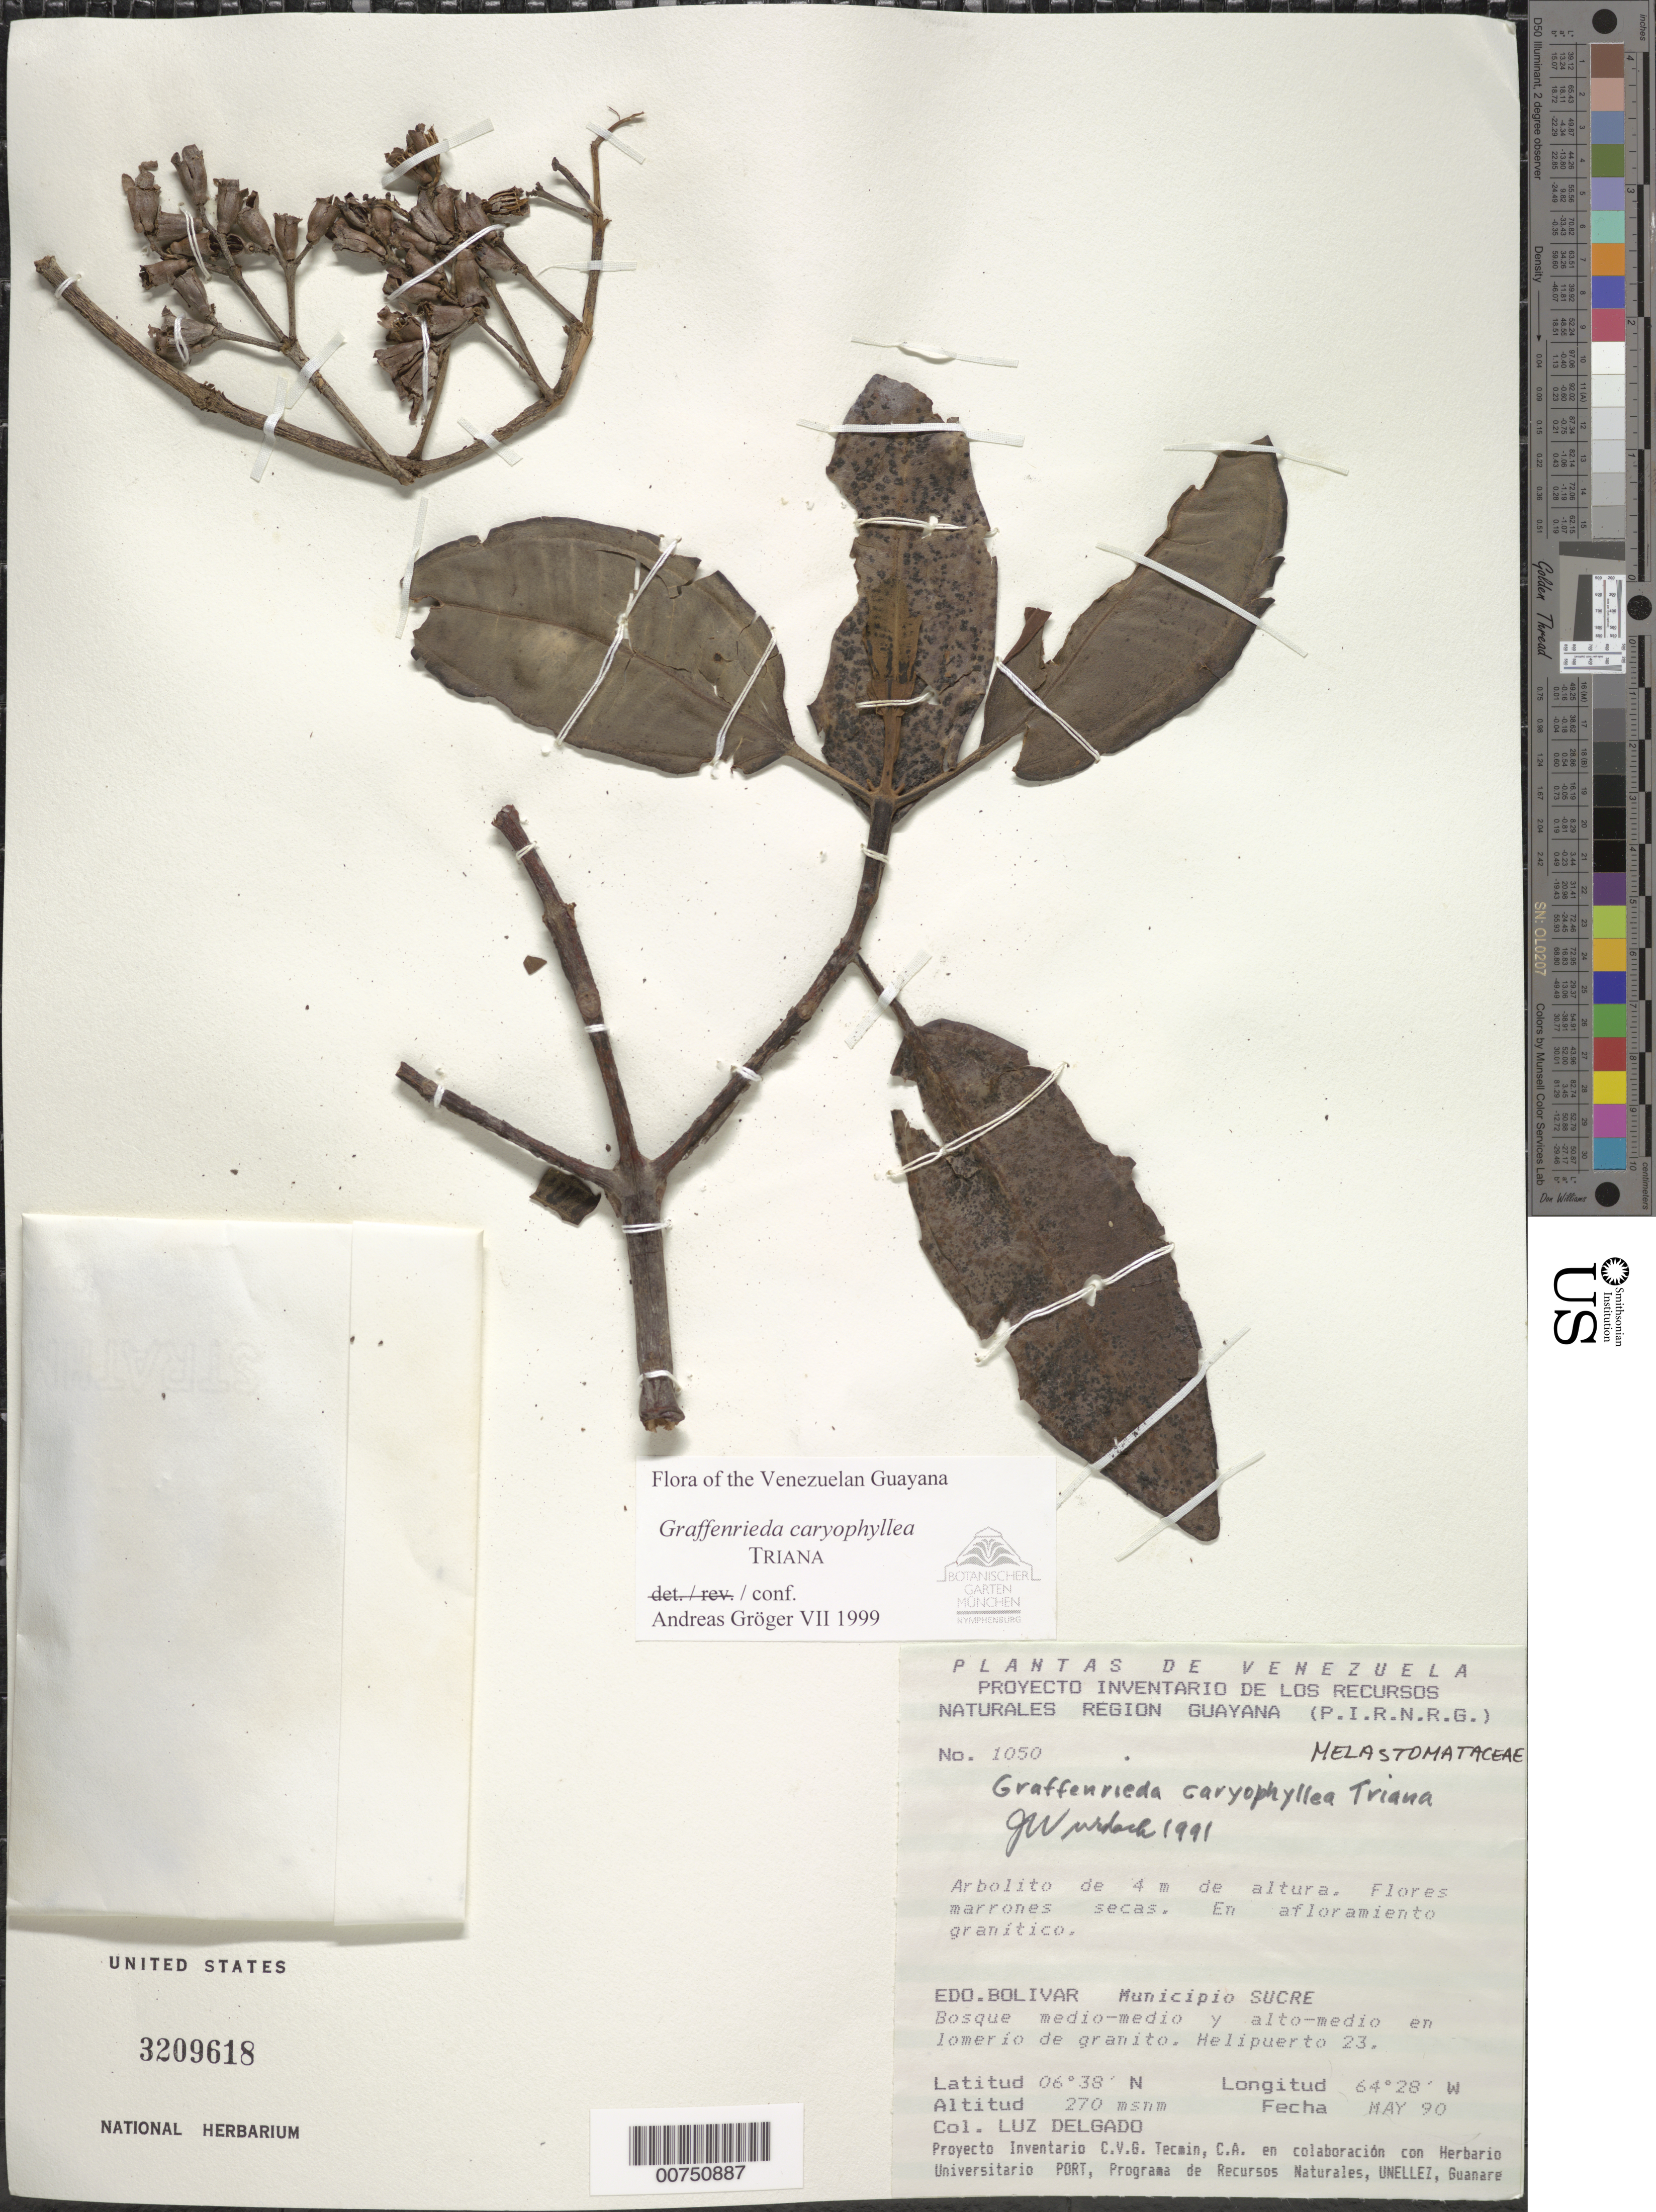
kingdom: Plantae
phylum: Tracheophyta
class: Magnoliopsida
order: Myrtales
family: Melastomataceae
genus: Graffenrieda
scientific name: Graffenrieda caryophyllea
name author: Triana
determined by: Gröger, A.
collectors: L. Delgado V.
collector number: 1050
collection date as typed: May-90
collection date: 1990-05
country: Venezuela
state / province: Bolívar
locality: Mun. Sucre, Helipuerto 23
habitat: Alforamiento granitico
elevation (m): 270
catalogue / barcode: US 3209618